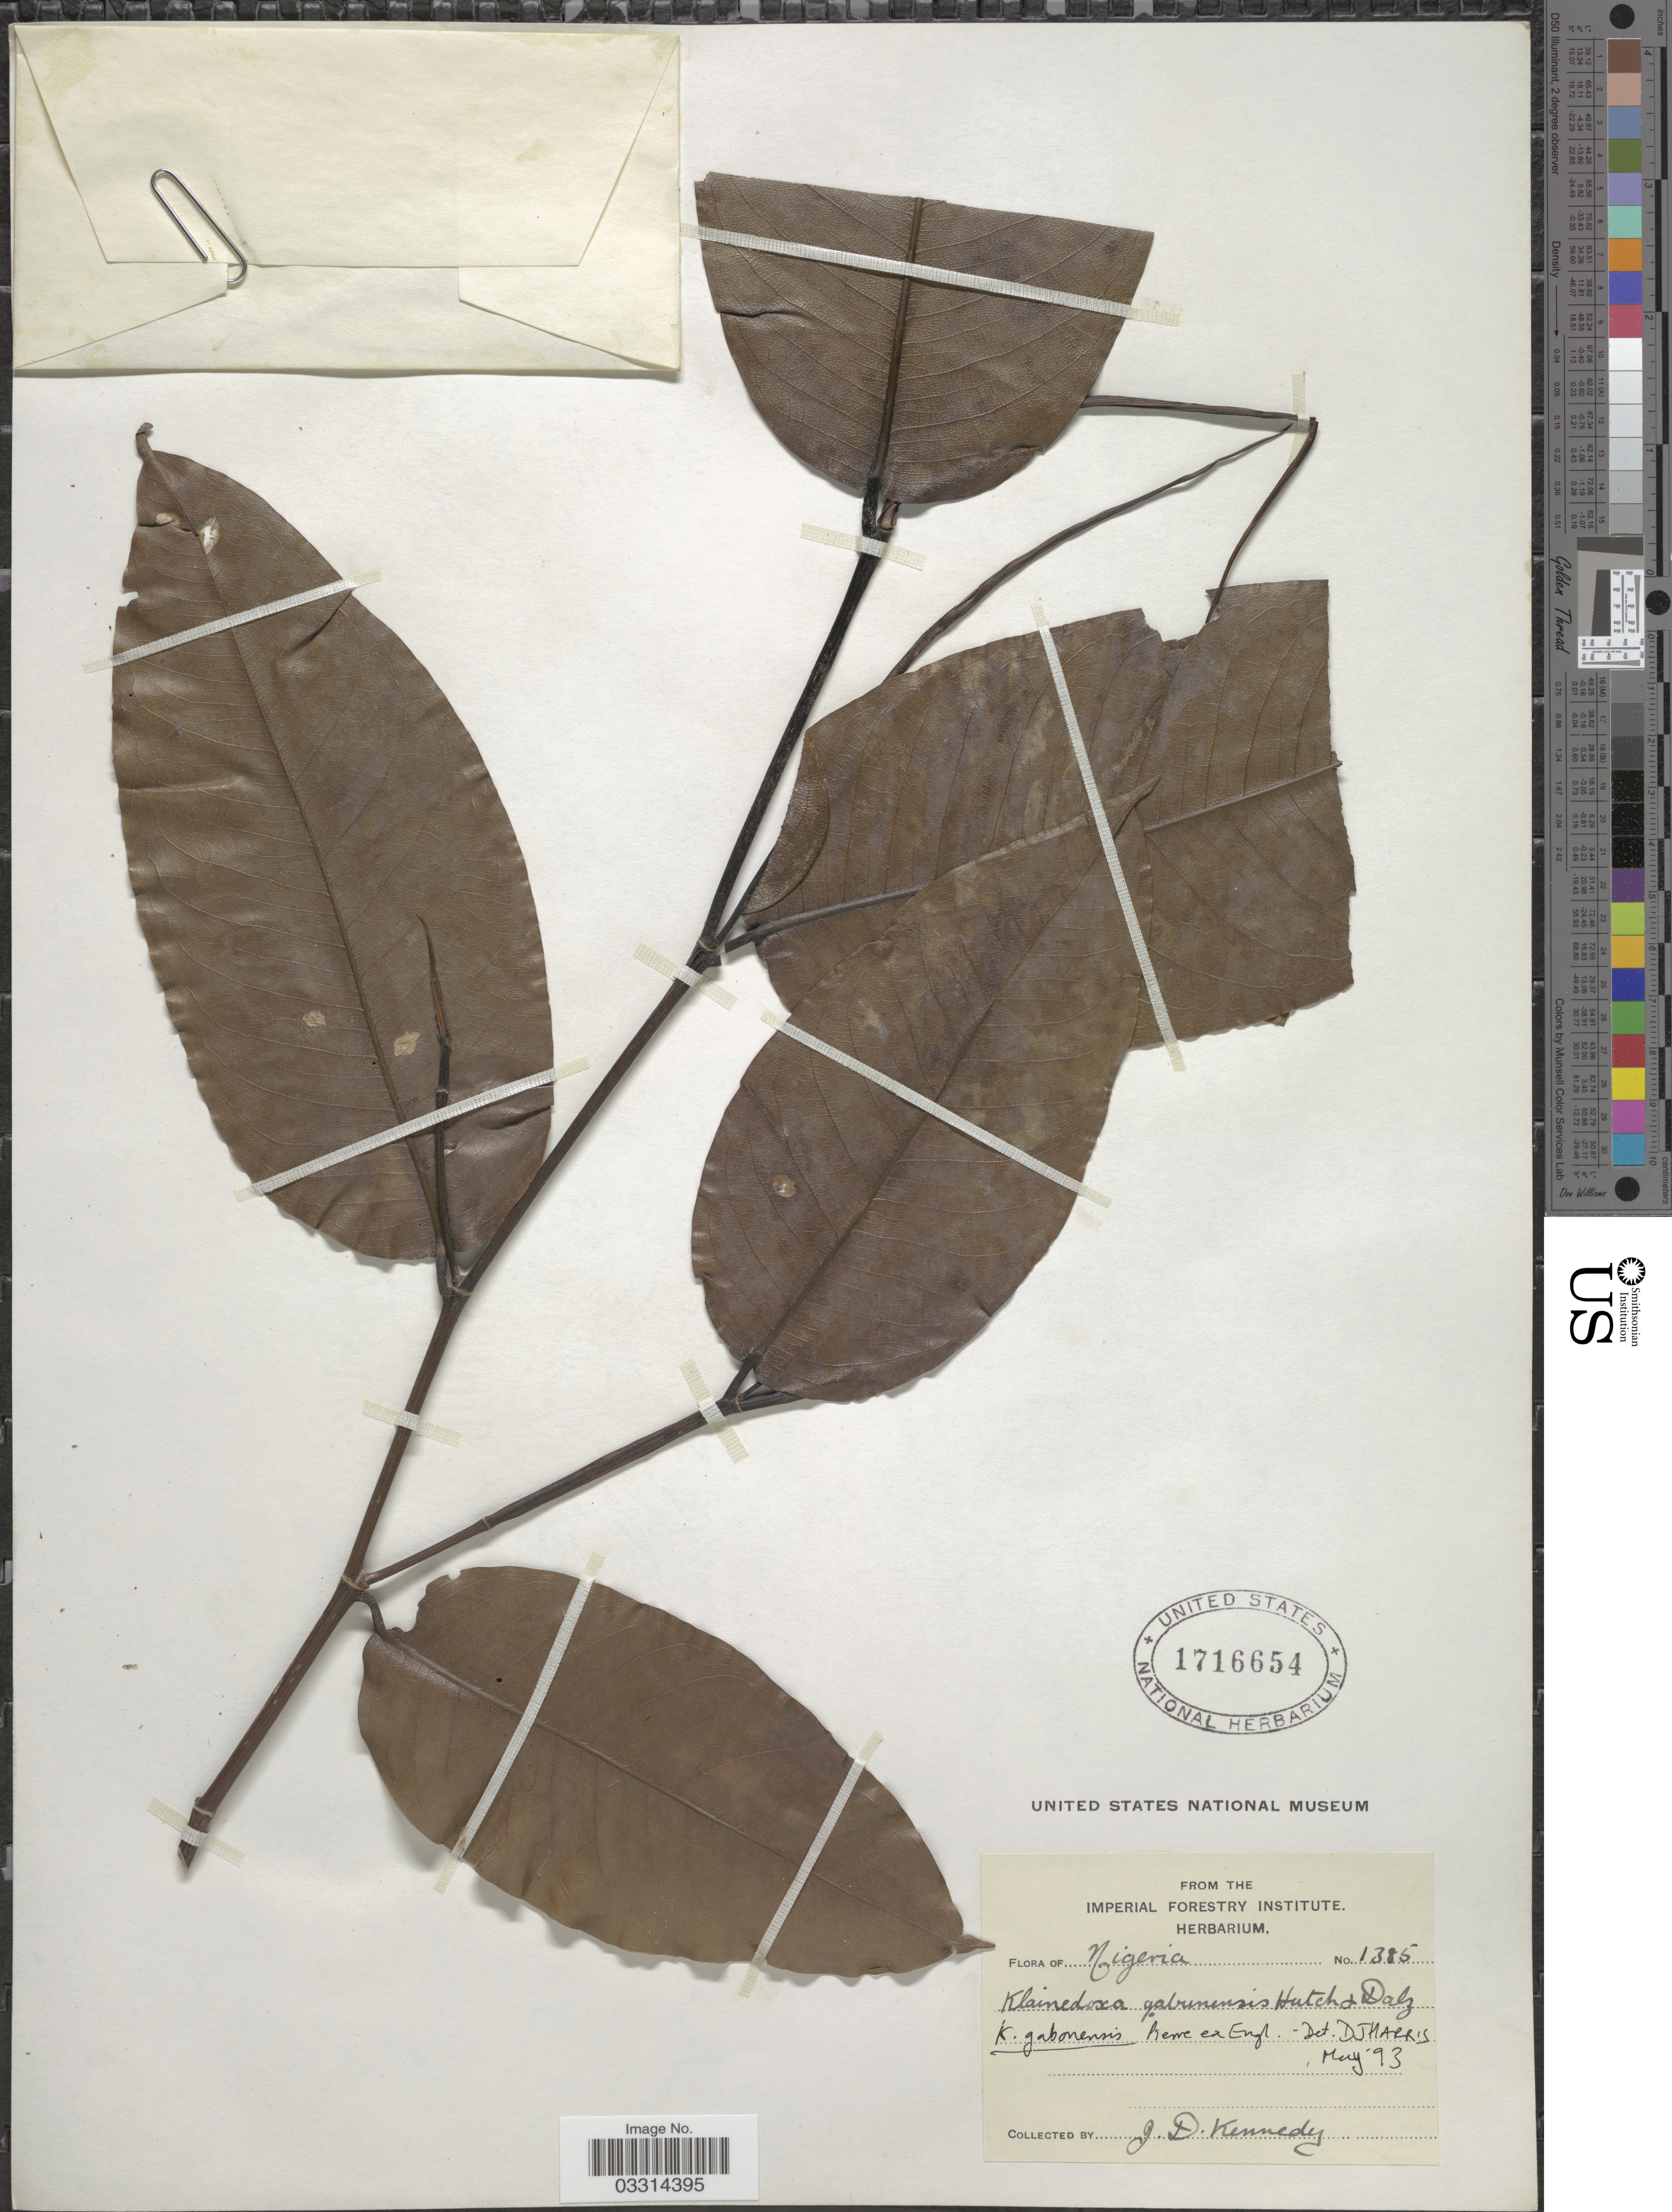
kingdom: Plantae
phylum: Tracheophyta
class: Magnoliopsida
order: Malpighiales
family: Irvingiaceae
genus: Klainedoxa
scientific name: Klainedoxa gabonensis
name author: Pierre ex Engl.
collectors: J. D. Kennedy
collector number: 1385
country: Nigeria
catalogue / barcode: US 1716654